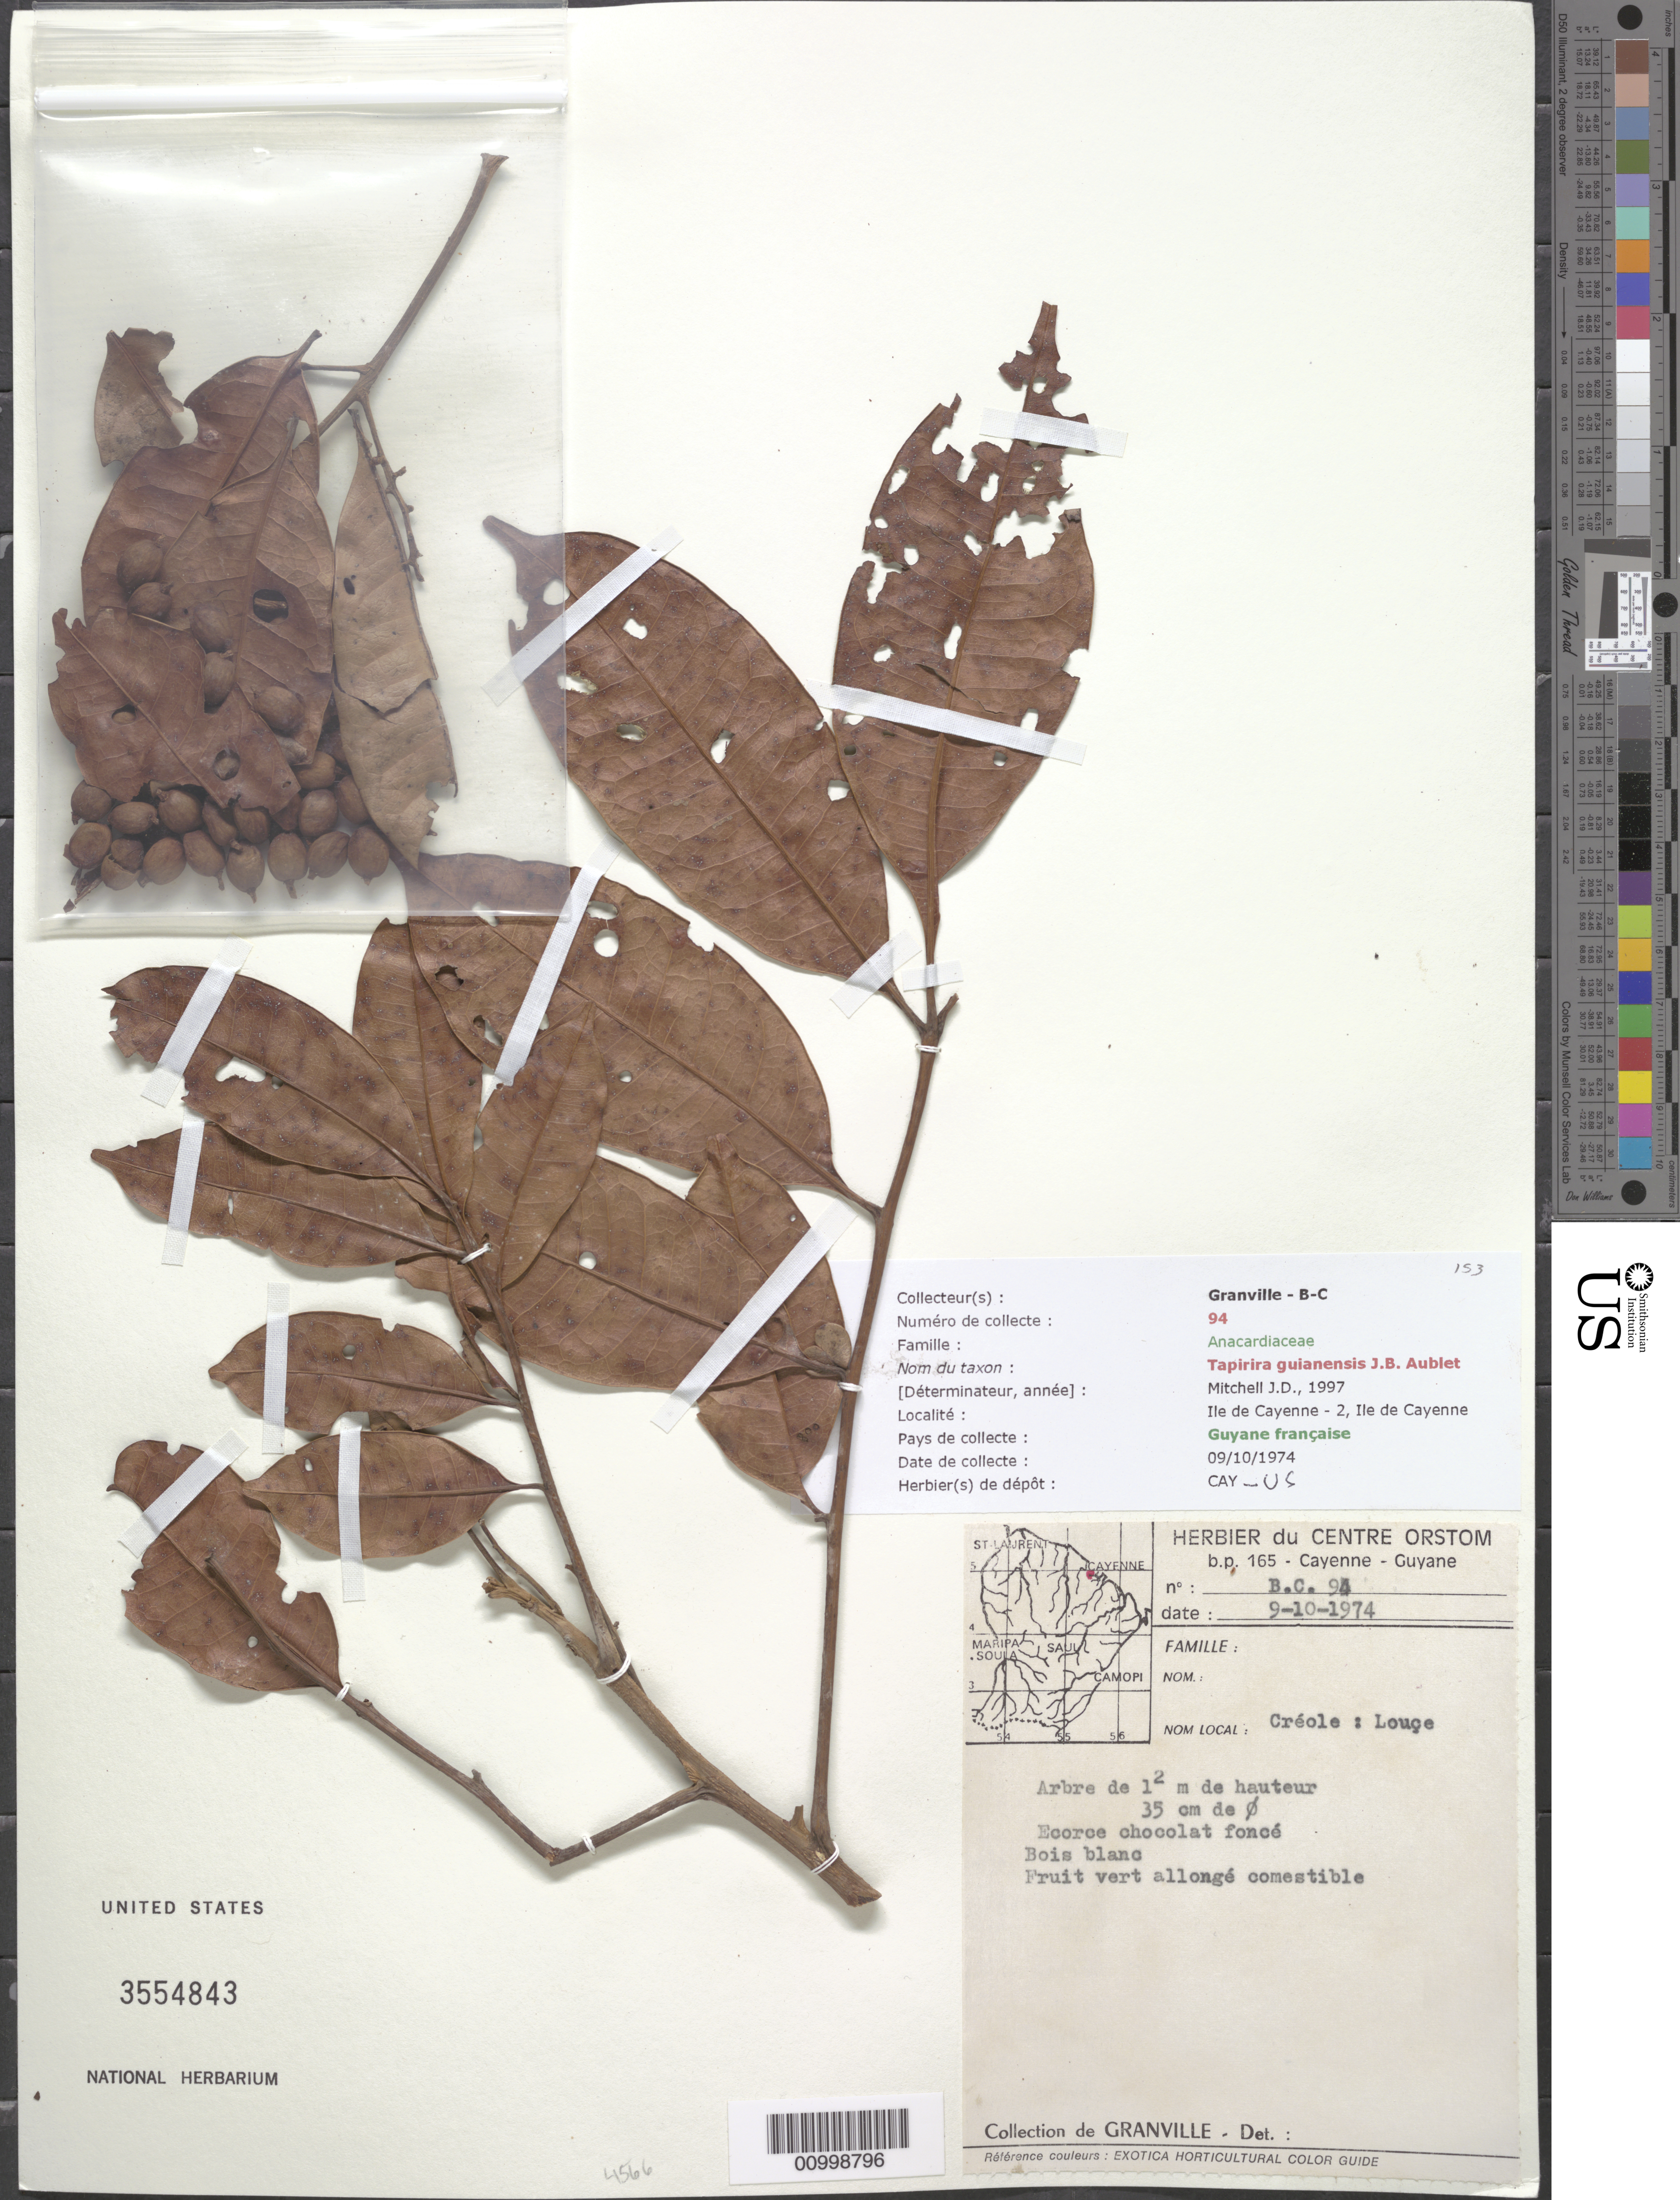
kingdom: Plantae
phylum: Tracheophyta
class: Magnoliopsida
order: Sapindales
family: Anacardiaceae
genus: Tapirira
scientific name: Tapirira sp.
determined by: Mitchell, J. D.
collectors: J.-J. de Granville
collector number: BC 94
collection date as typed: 9-Oct-74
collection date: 1974-10-09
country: French Guiana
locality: Ile de Cayenne -- 2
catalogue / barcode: US 3554843